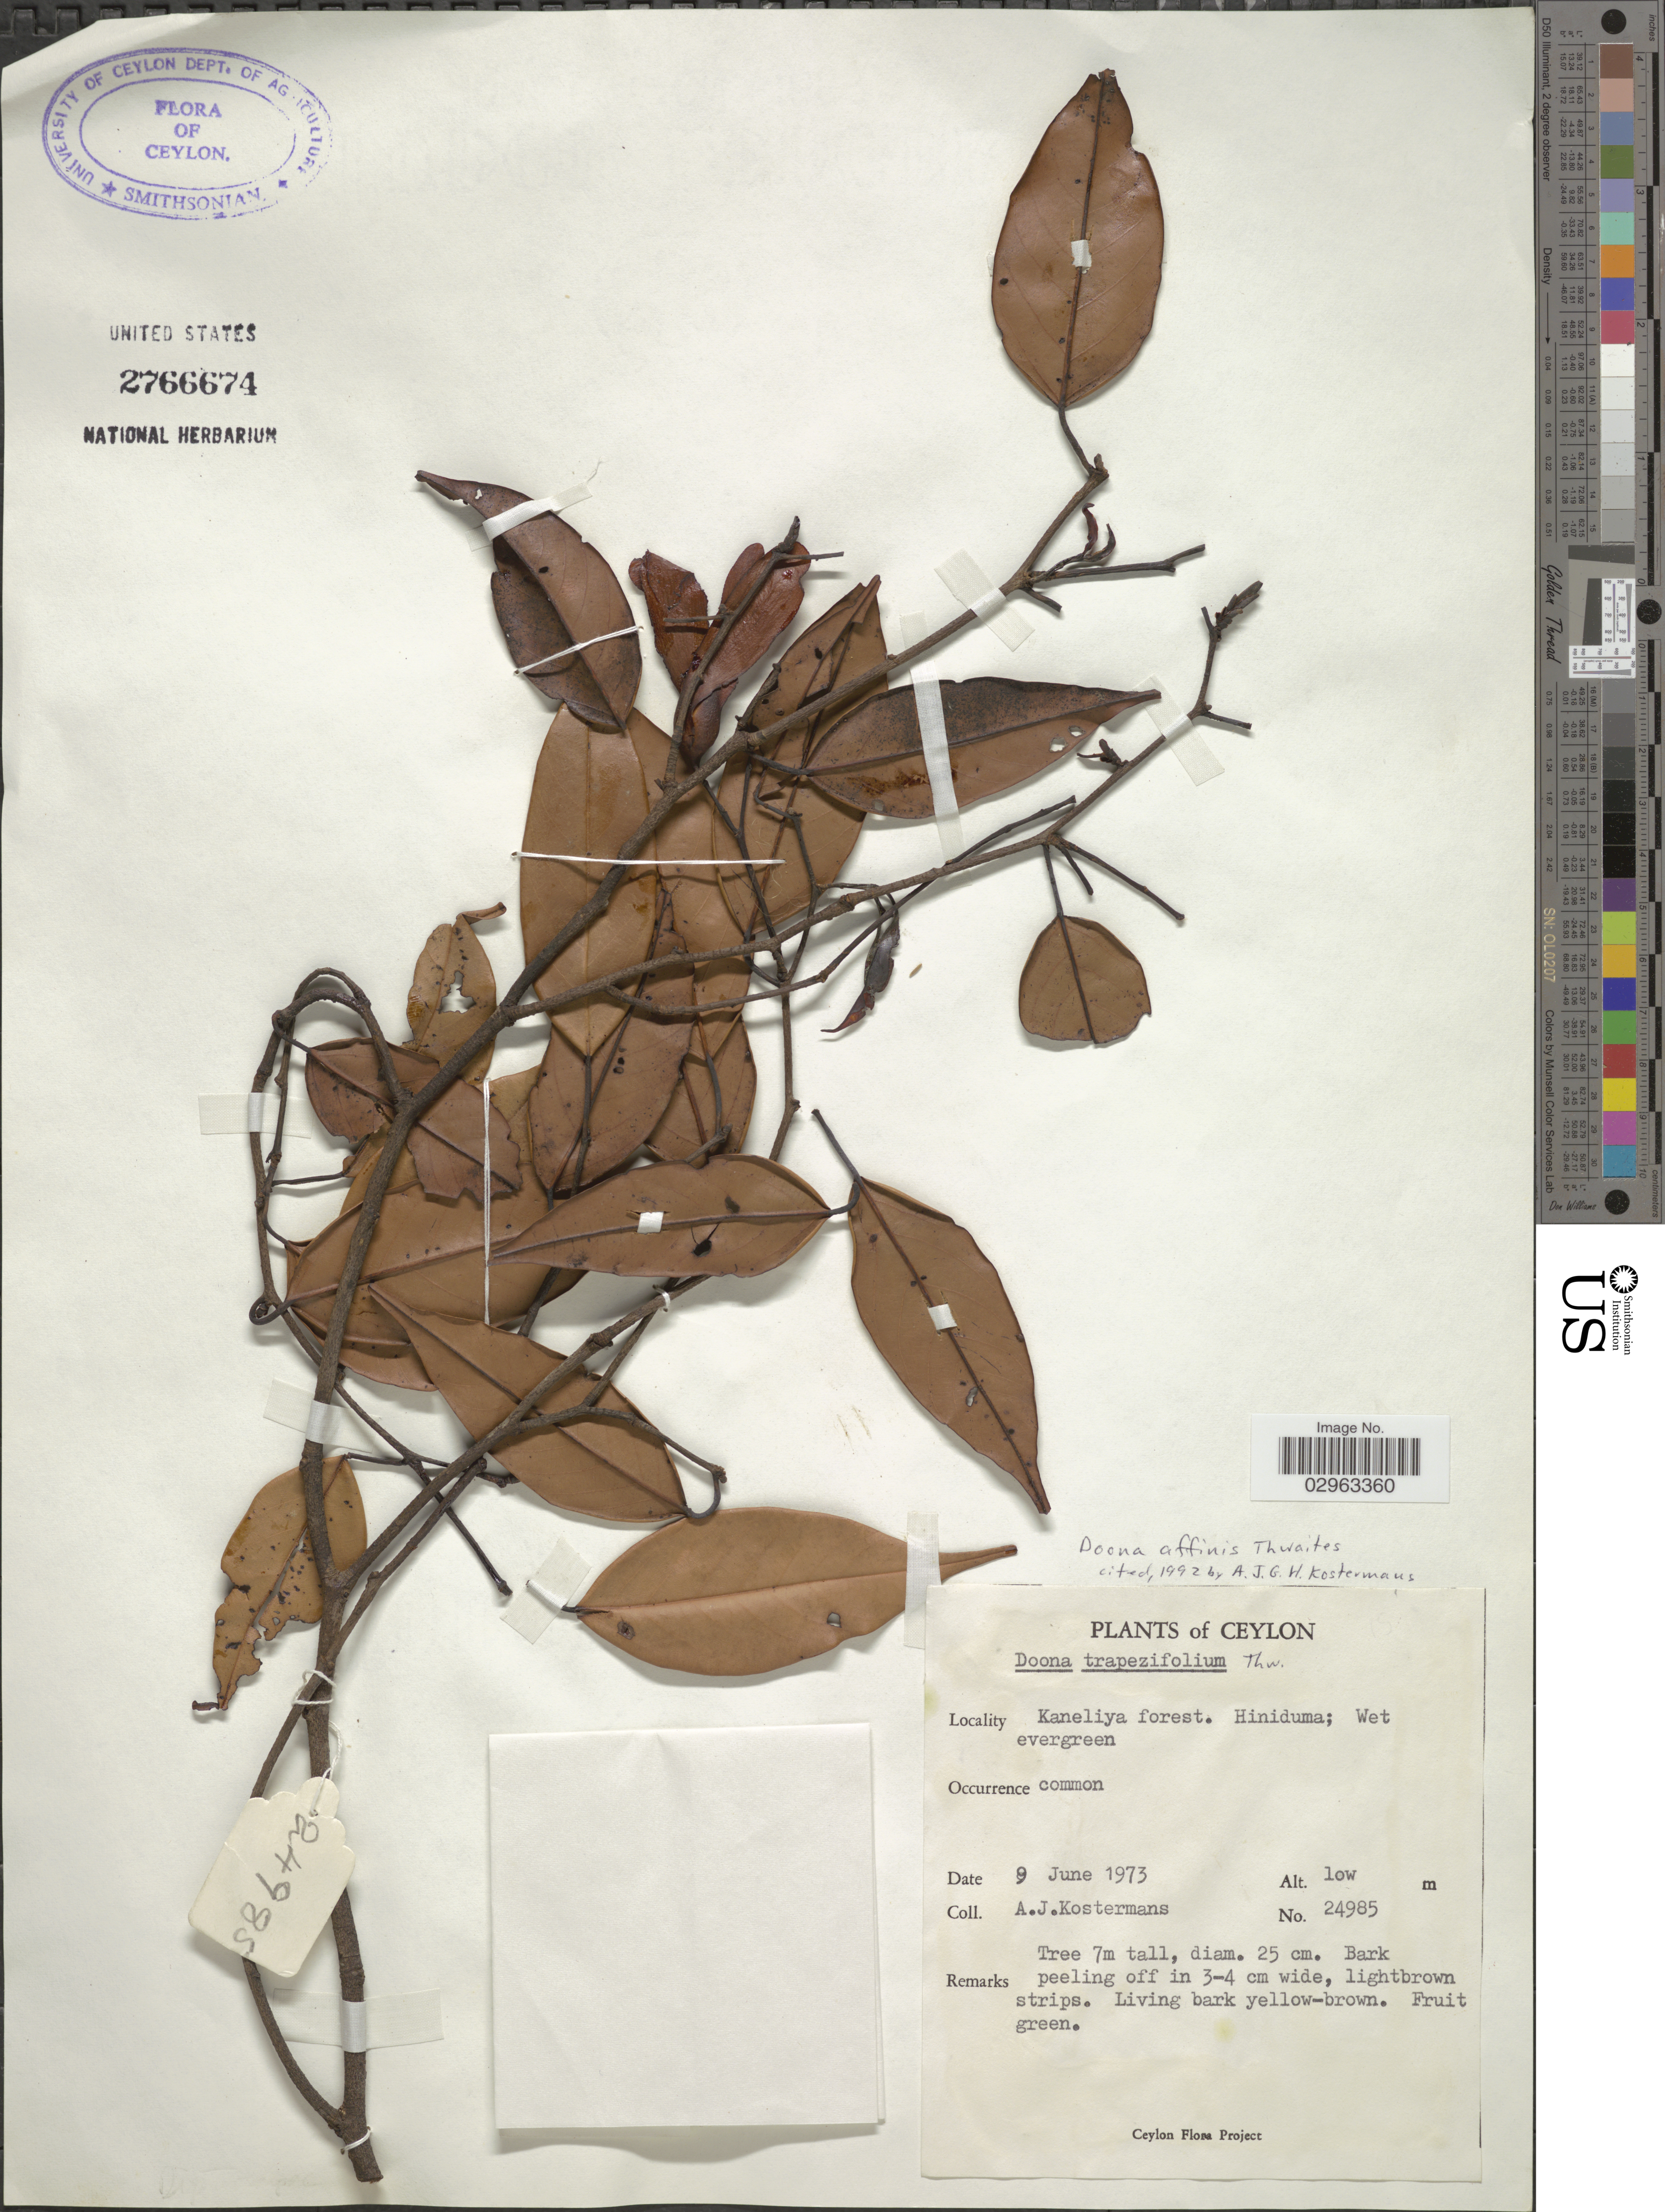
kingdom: Plantae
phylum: Tracheophyta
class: Magnoliopsida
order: Malvales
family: Dipterocarpaceae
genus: Doona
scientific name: Doona affinis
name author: Thwaites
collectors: A. J. G. Kostermans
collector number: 24985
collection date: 1973-06-09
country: Sri Lanka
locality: Ceylon, Kaneliya Forest, Hiniduma.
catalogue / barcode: US 2766674